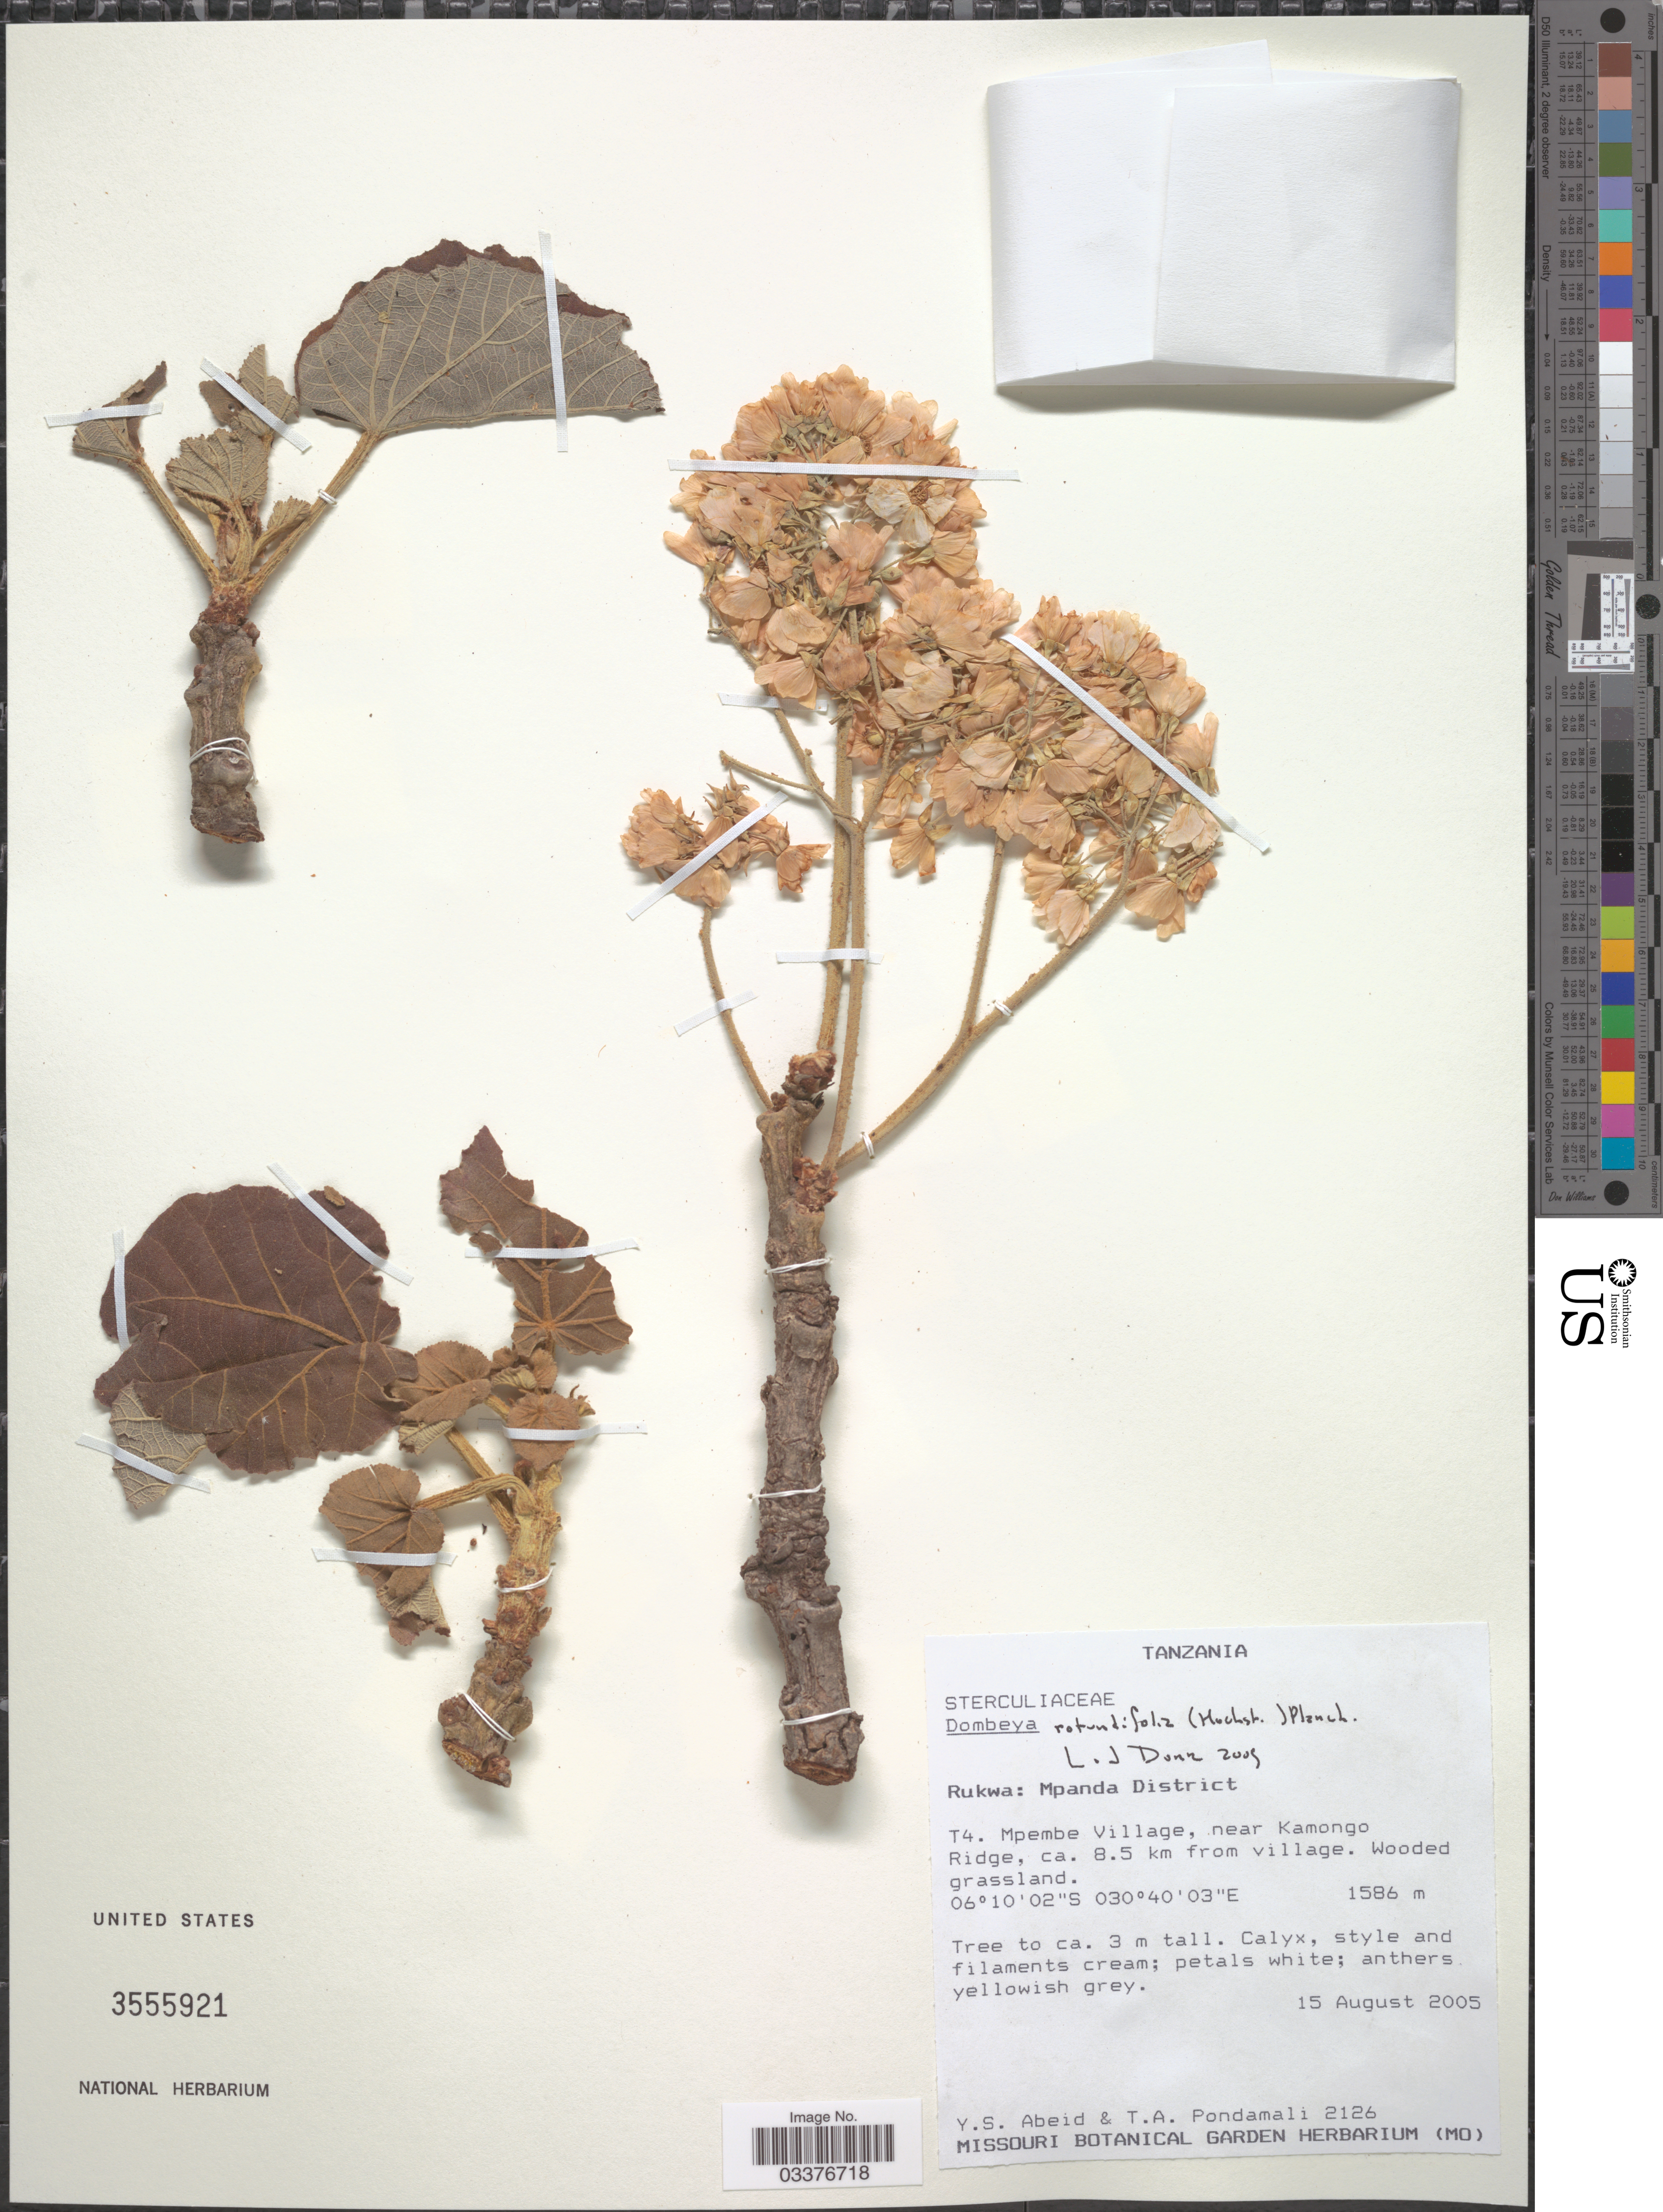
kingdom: Plantae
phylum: Tracheophyta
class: Magnoliopsida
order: Malvales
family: Malvaceae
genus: Dombeya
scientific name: Dombeya rotundifolia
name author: (Hochst.) Planch.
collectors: Y. Abeid & T. Pondamali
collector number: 2126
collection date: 2005-08-15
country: Tanzania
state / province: Rukwa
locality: Mpanda District. T4. Mpembe Village, near Kamongo Ridge, ca. 8.5 km from village.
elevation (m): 1586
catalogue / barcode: US 3555921